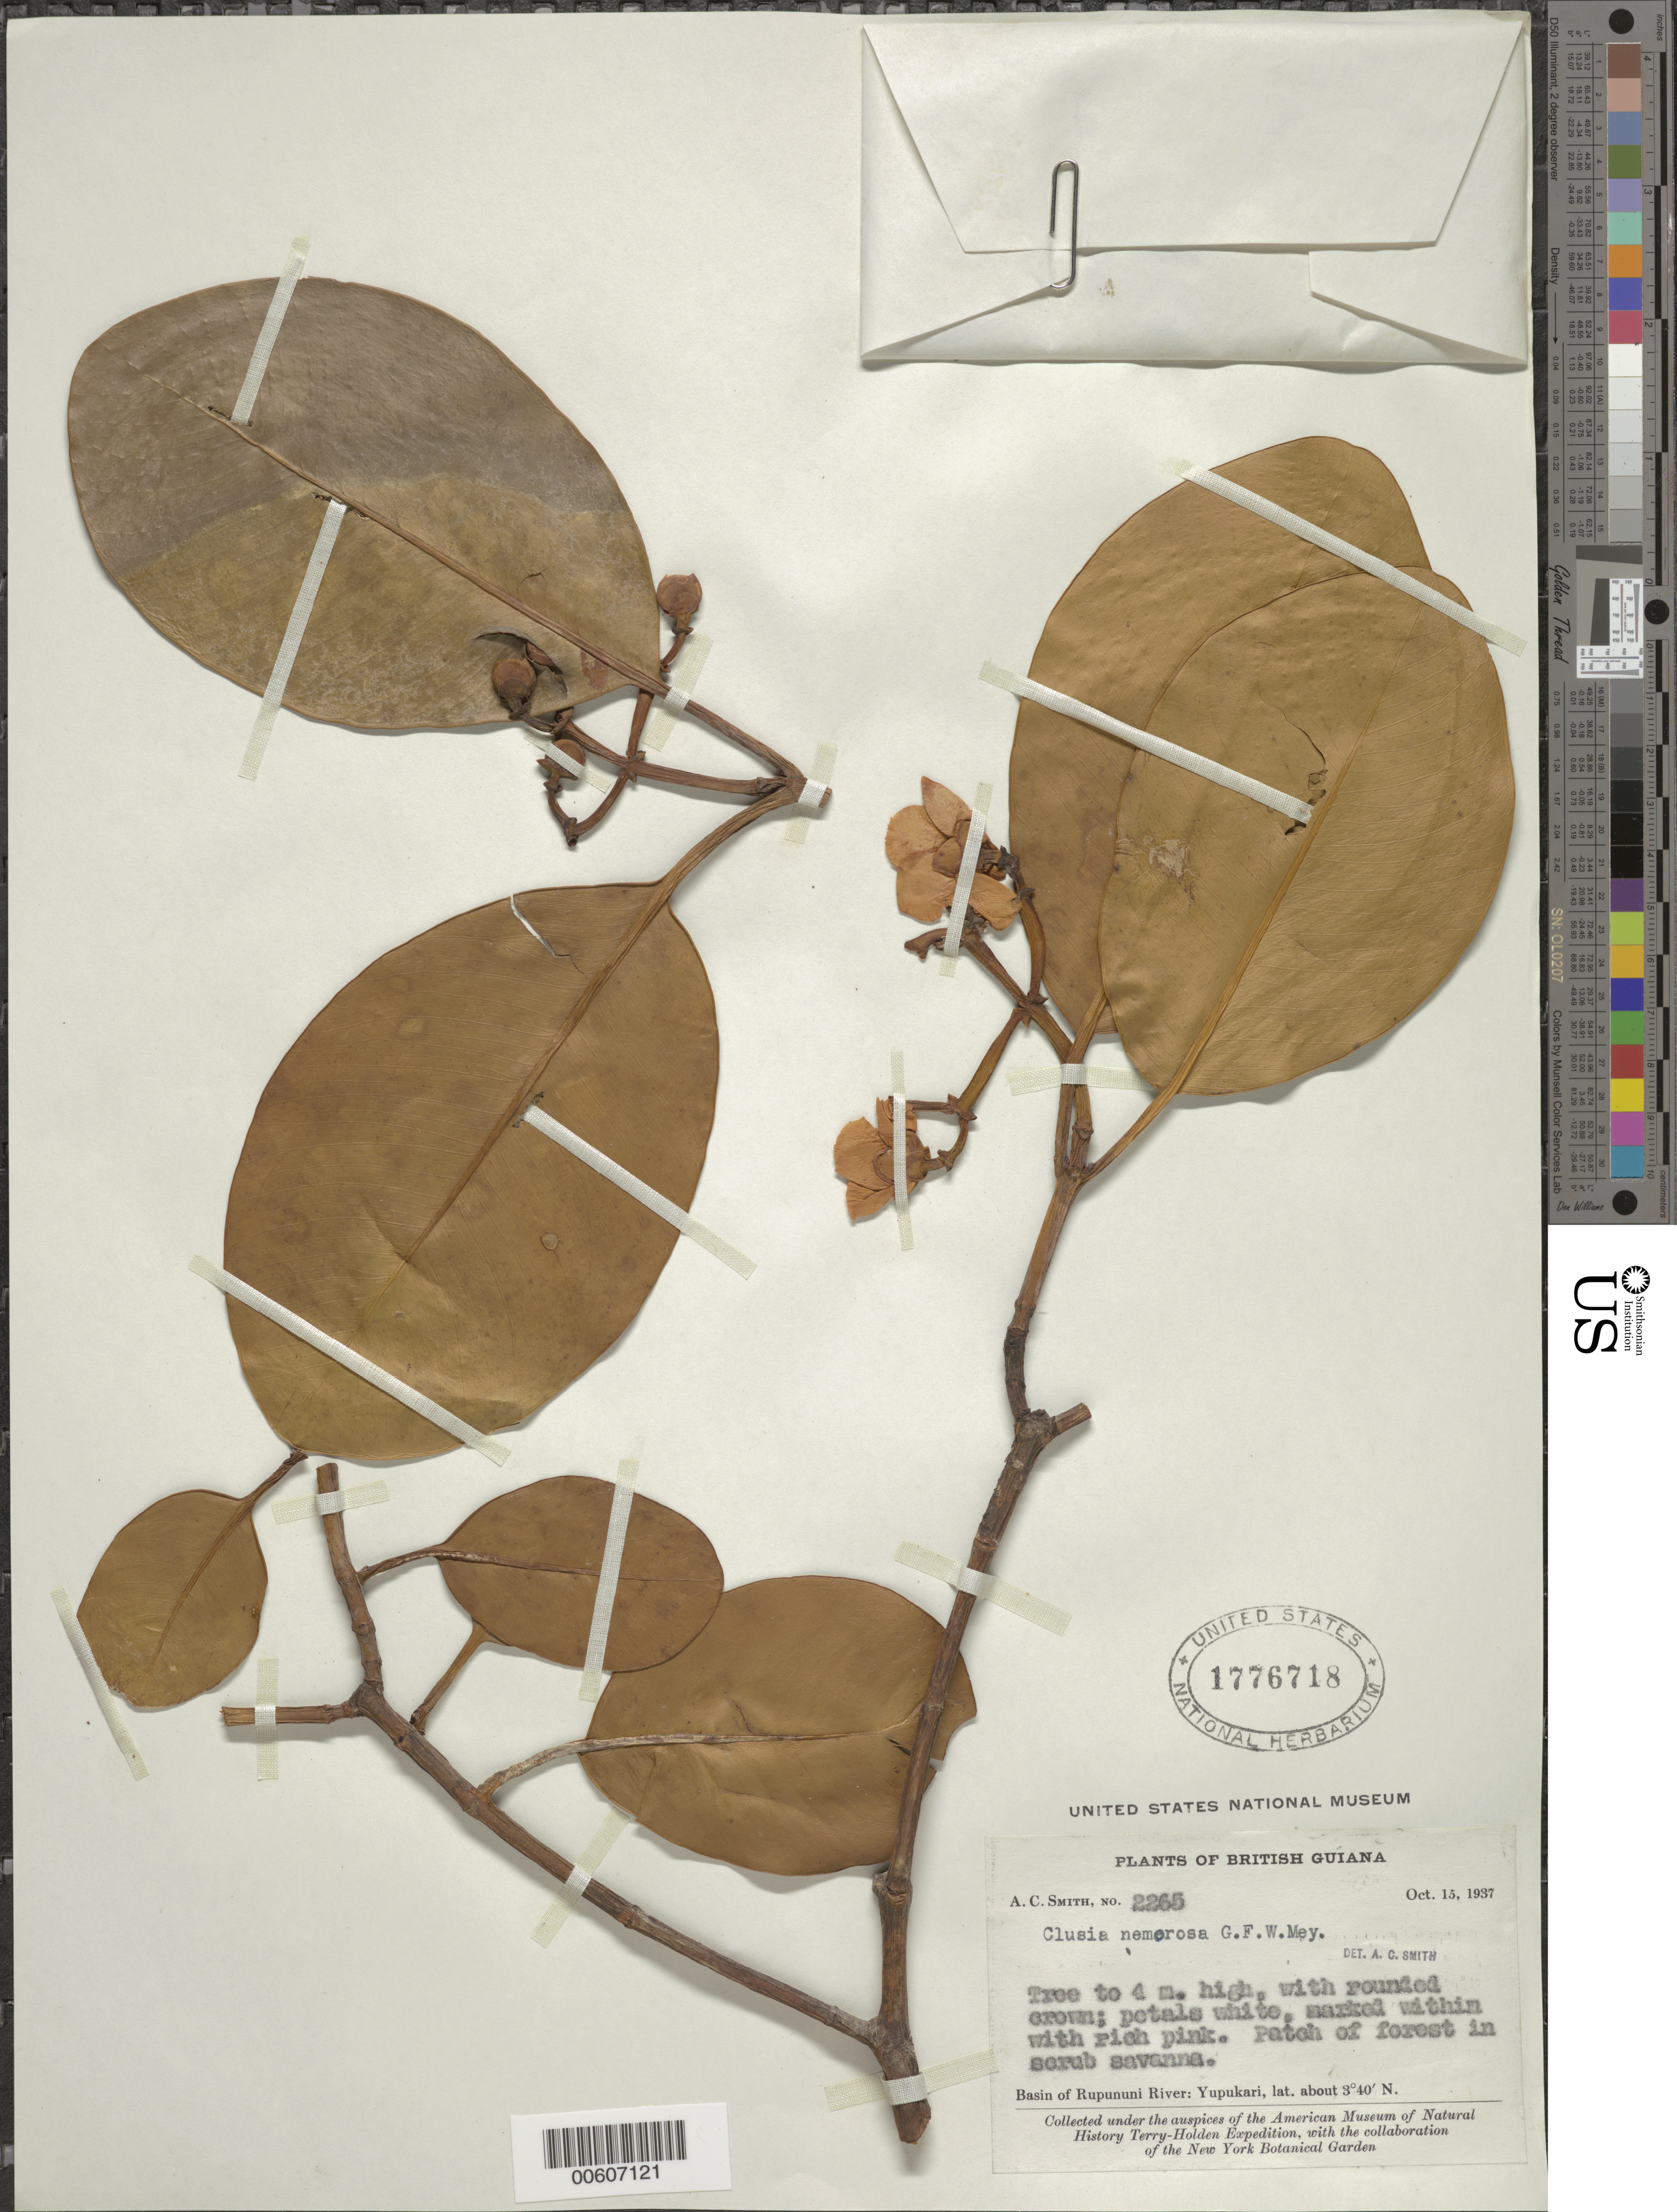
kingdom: Plantae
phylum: Tracheophyta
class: Magnoliopsida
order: Malpighiales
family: Clusiaceae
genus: Clusia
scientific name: Clusia nemorosa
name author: G. Mey.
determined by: Smith, A. C.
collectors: A. C. Smith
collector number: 2265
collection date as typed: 15-Oct-37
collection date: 1937-10-15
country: Guyana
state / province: U. Takutu-U. Essequibo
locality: Yupukari, Rupununi River basin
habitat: Patch of forest in scrub savanna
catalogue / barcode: US 1776718